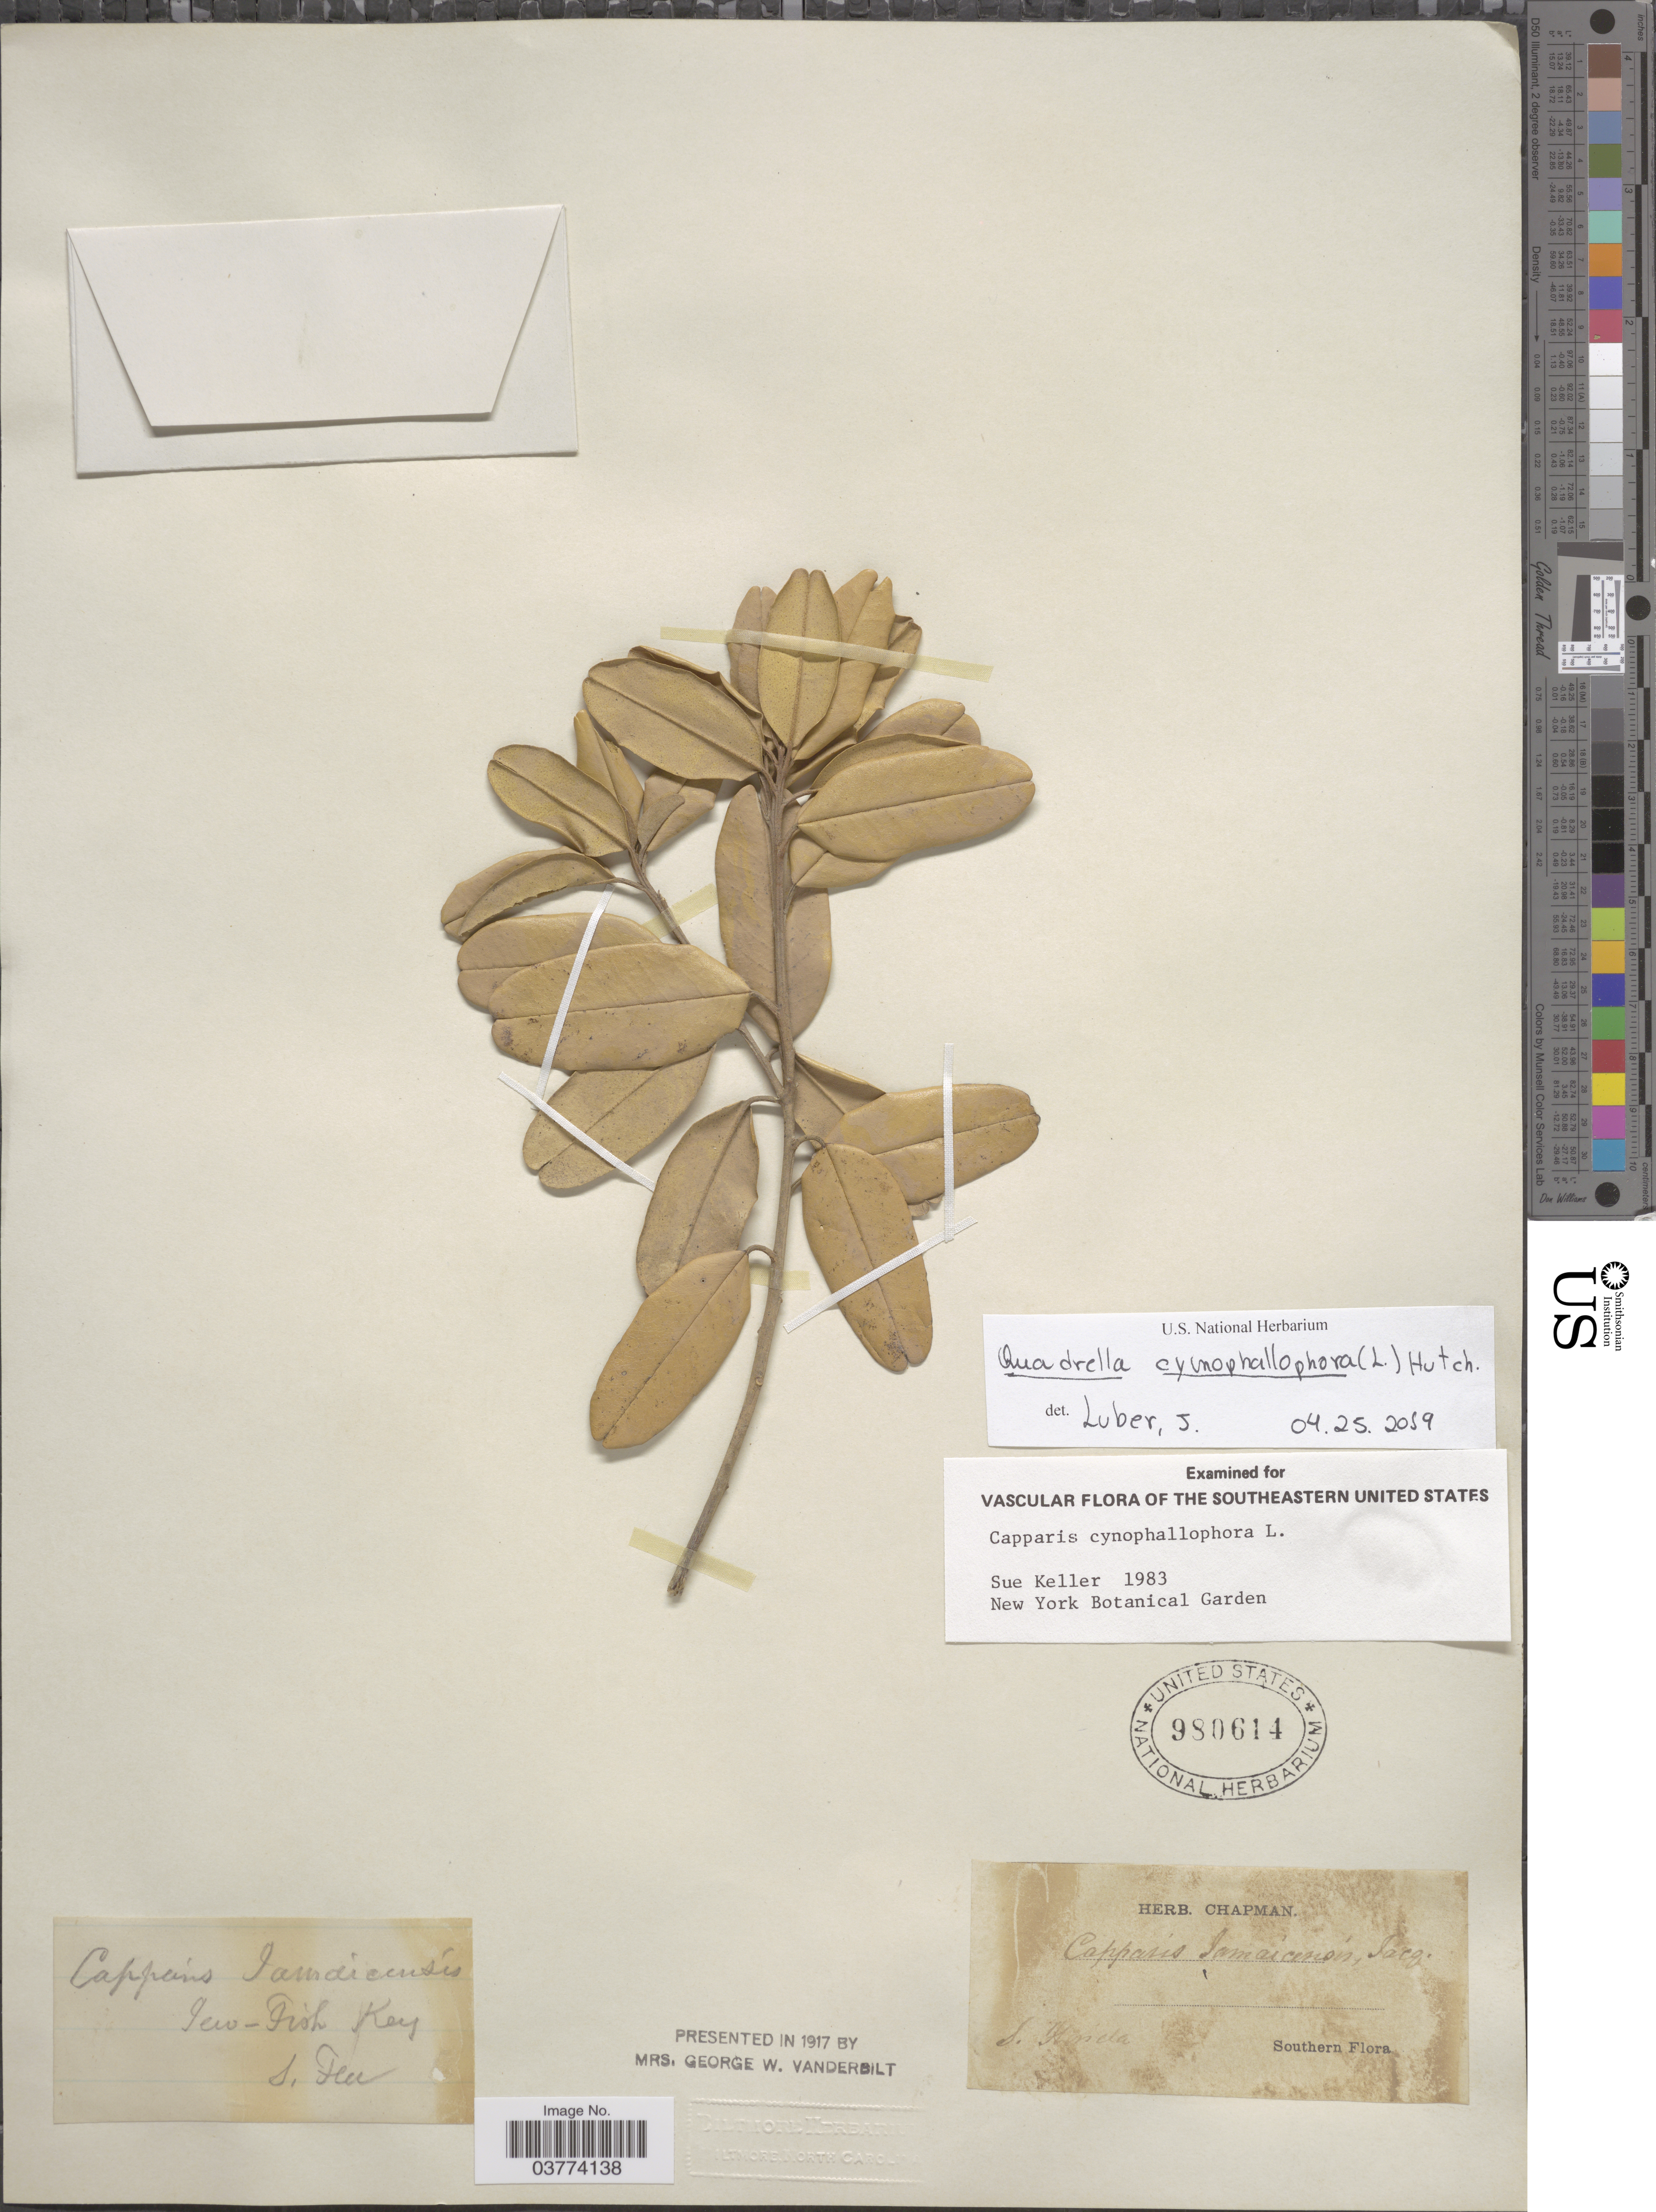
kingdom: Plantae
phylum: Tracheophyta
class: Magnoliopsida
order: Brassicales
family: Capparaceae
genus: Quadrella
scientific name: Quadrella cynophallophora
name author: (L.) Hutch.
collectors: ex herb. Chapman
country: United States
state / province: Florida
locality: Few-Fish Key. S. Florida. Southern.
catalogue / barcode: US 980614